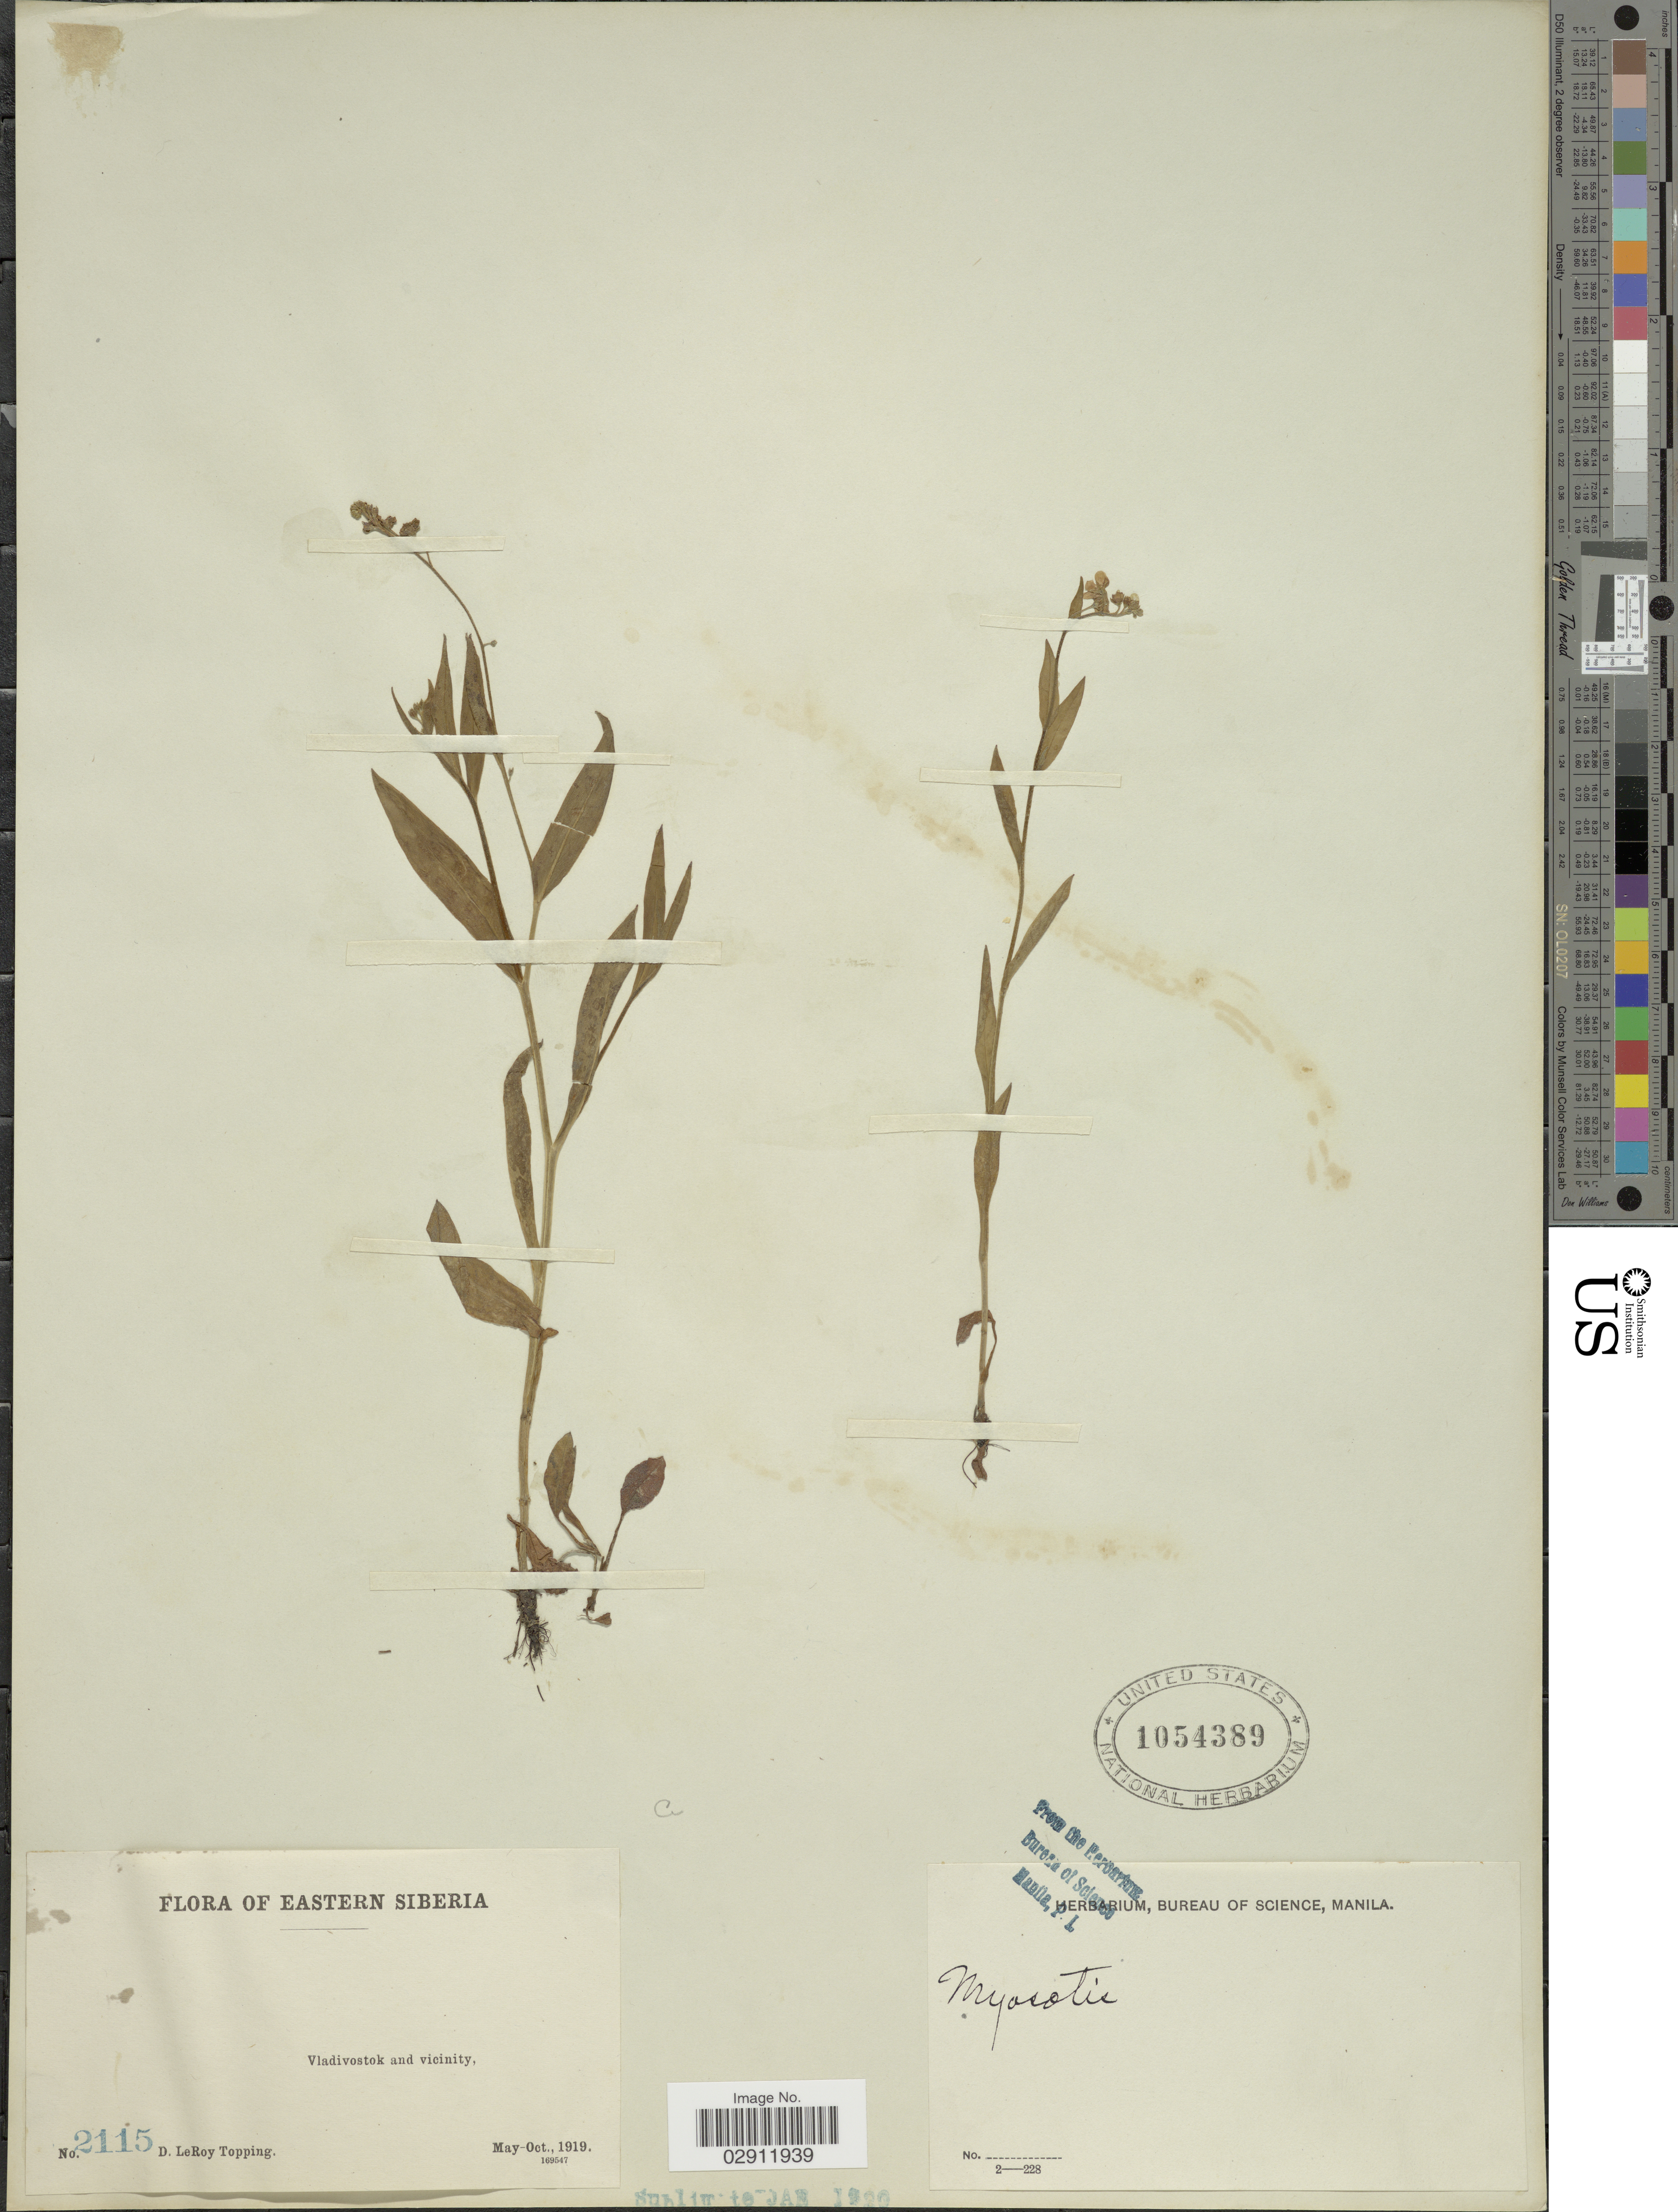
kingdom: Plantae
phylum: Tracheophyta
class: Magnoliopsida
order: Boraginales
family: Boraginaceae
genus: Myosotis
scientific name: Myosotis sp.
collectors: D. L. Topping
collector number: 2115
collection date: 1919-05/1919-10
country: Russian Federation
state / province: Primorsky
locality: Eastern Siberia. Vladivostok and vicinity.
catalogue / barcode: US 1054389